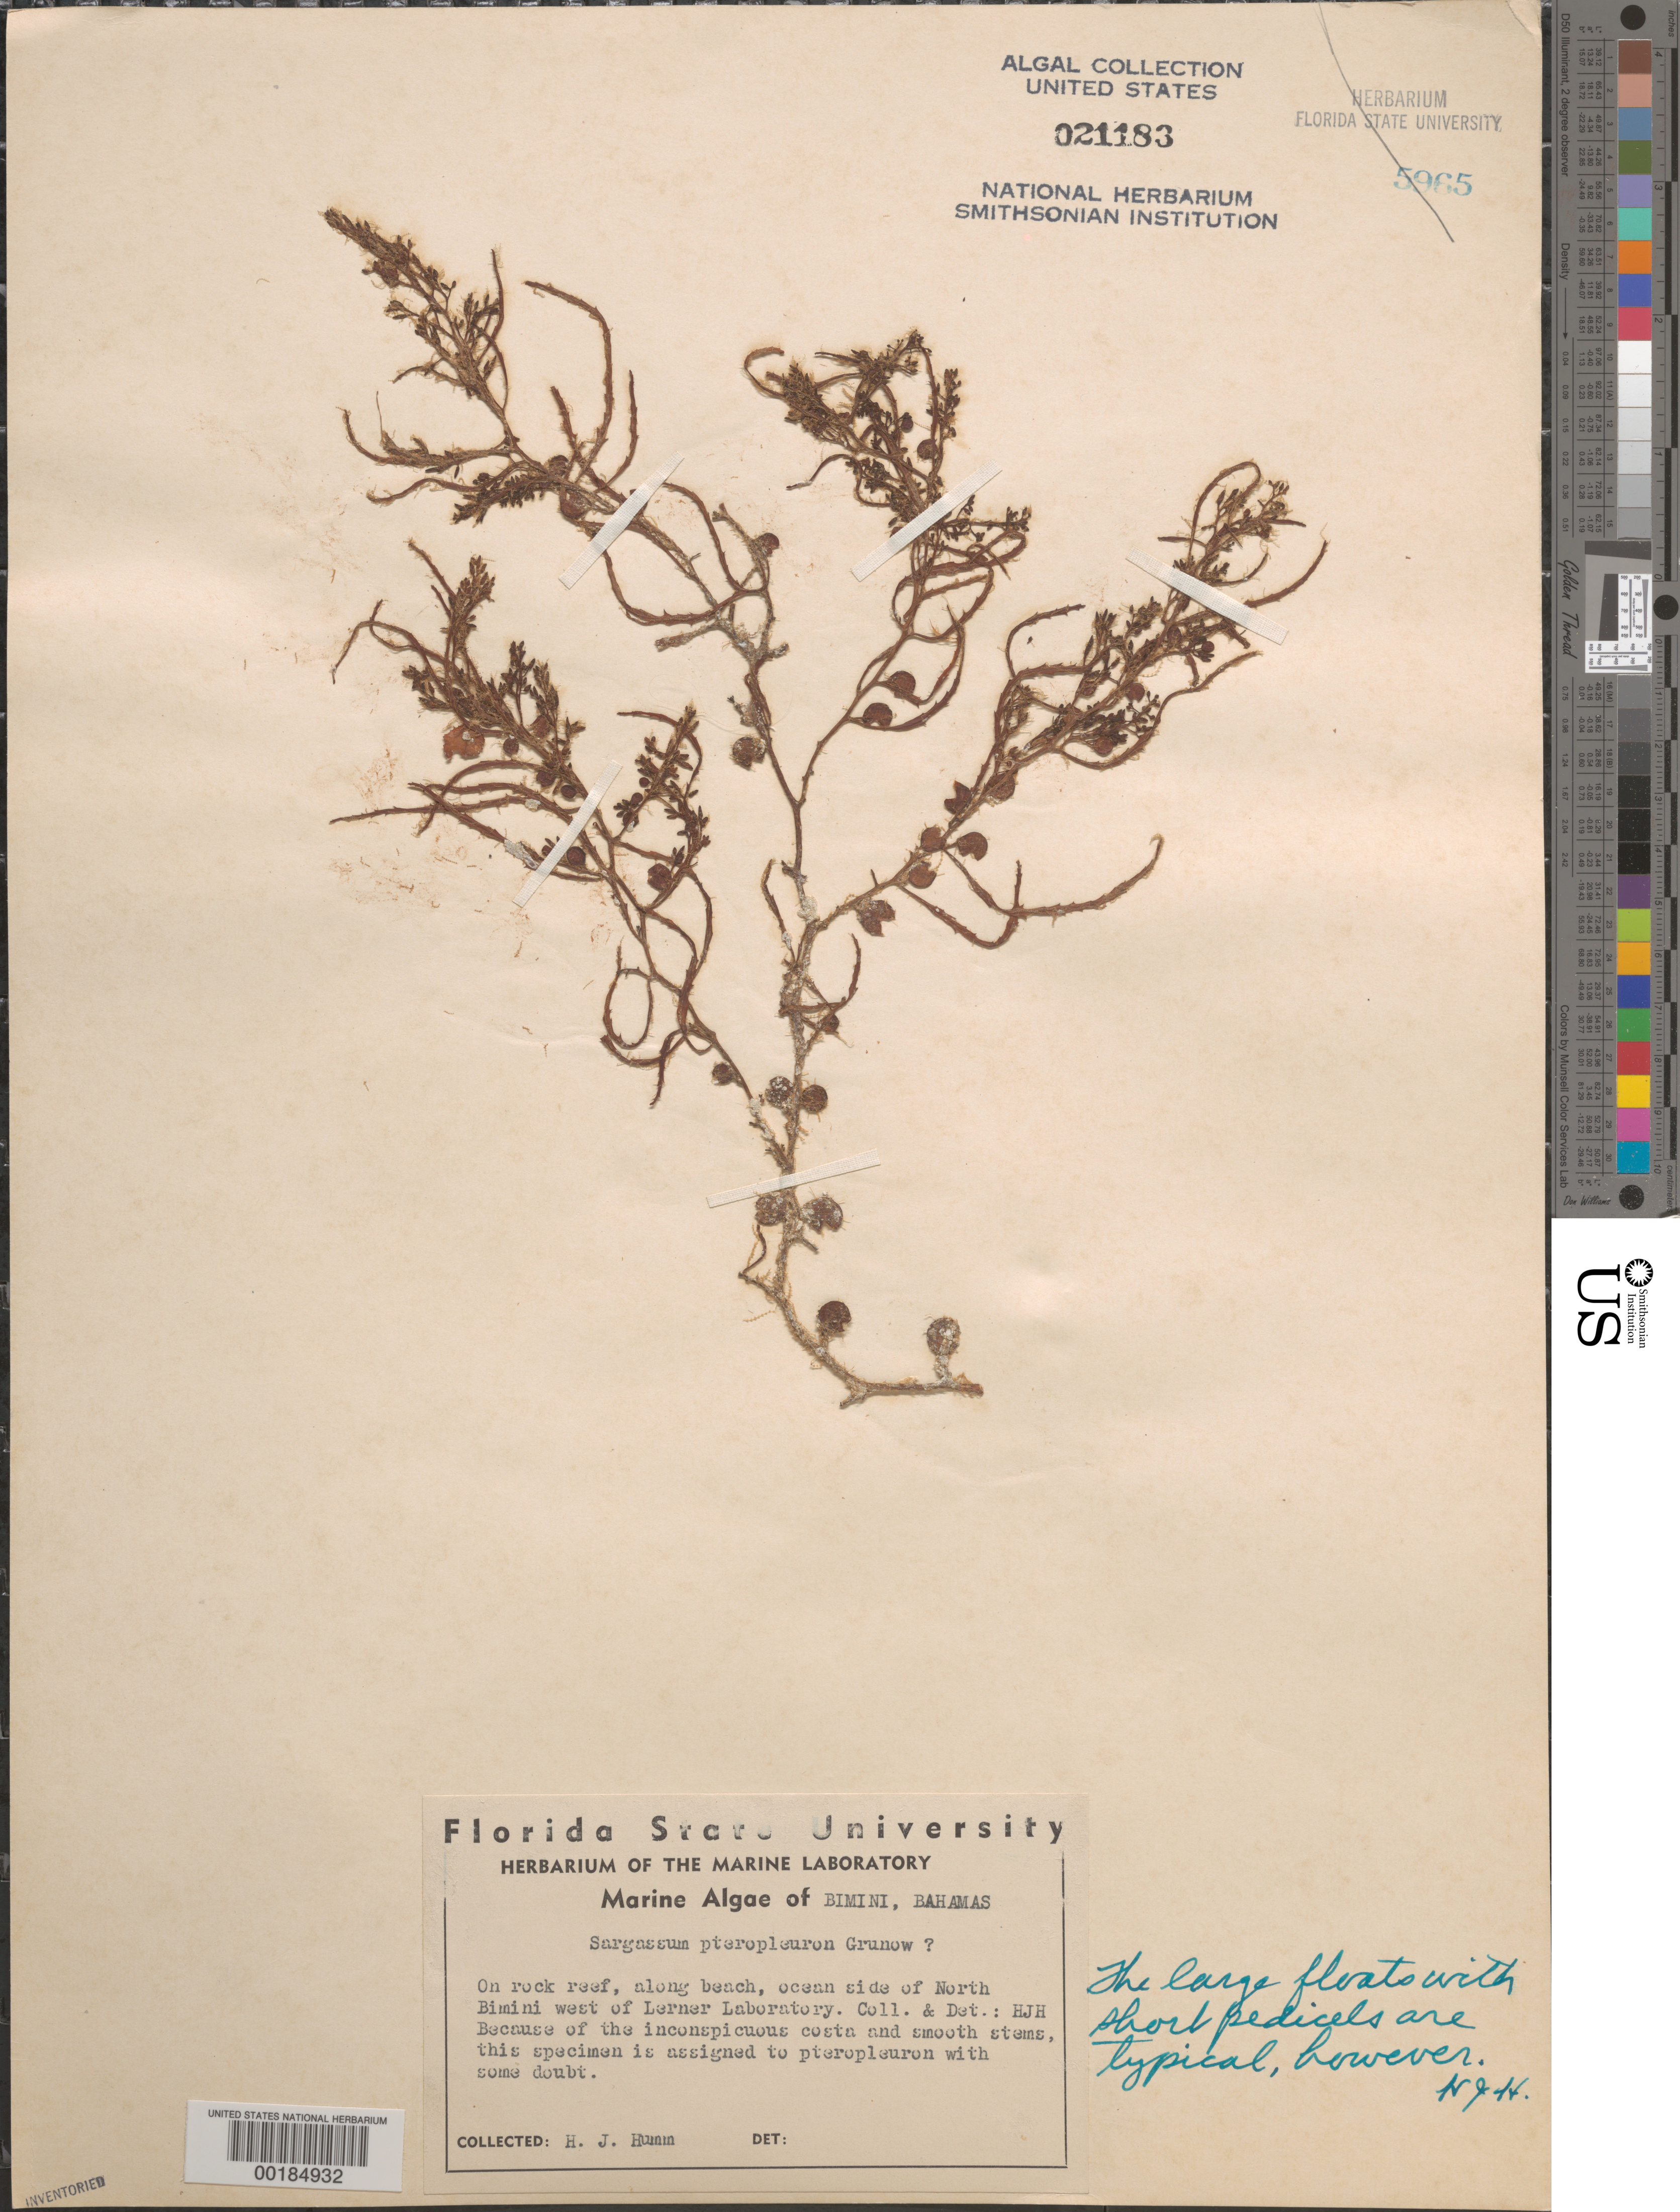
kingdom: Chromista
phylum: Ochrophyta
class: Phaeophyceae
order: Fucales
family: Sargassaceae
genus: Sargassum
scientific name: Sargassum pteropleuron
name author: Grunow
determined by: Humm, Harold J.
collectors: H. J. Humm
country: Bahamas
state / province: Biminis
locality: North bimini west of lerner laboratory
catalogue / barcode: US 21183